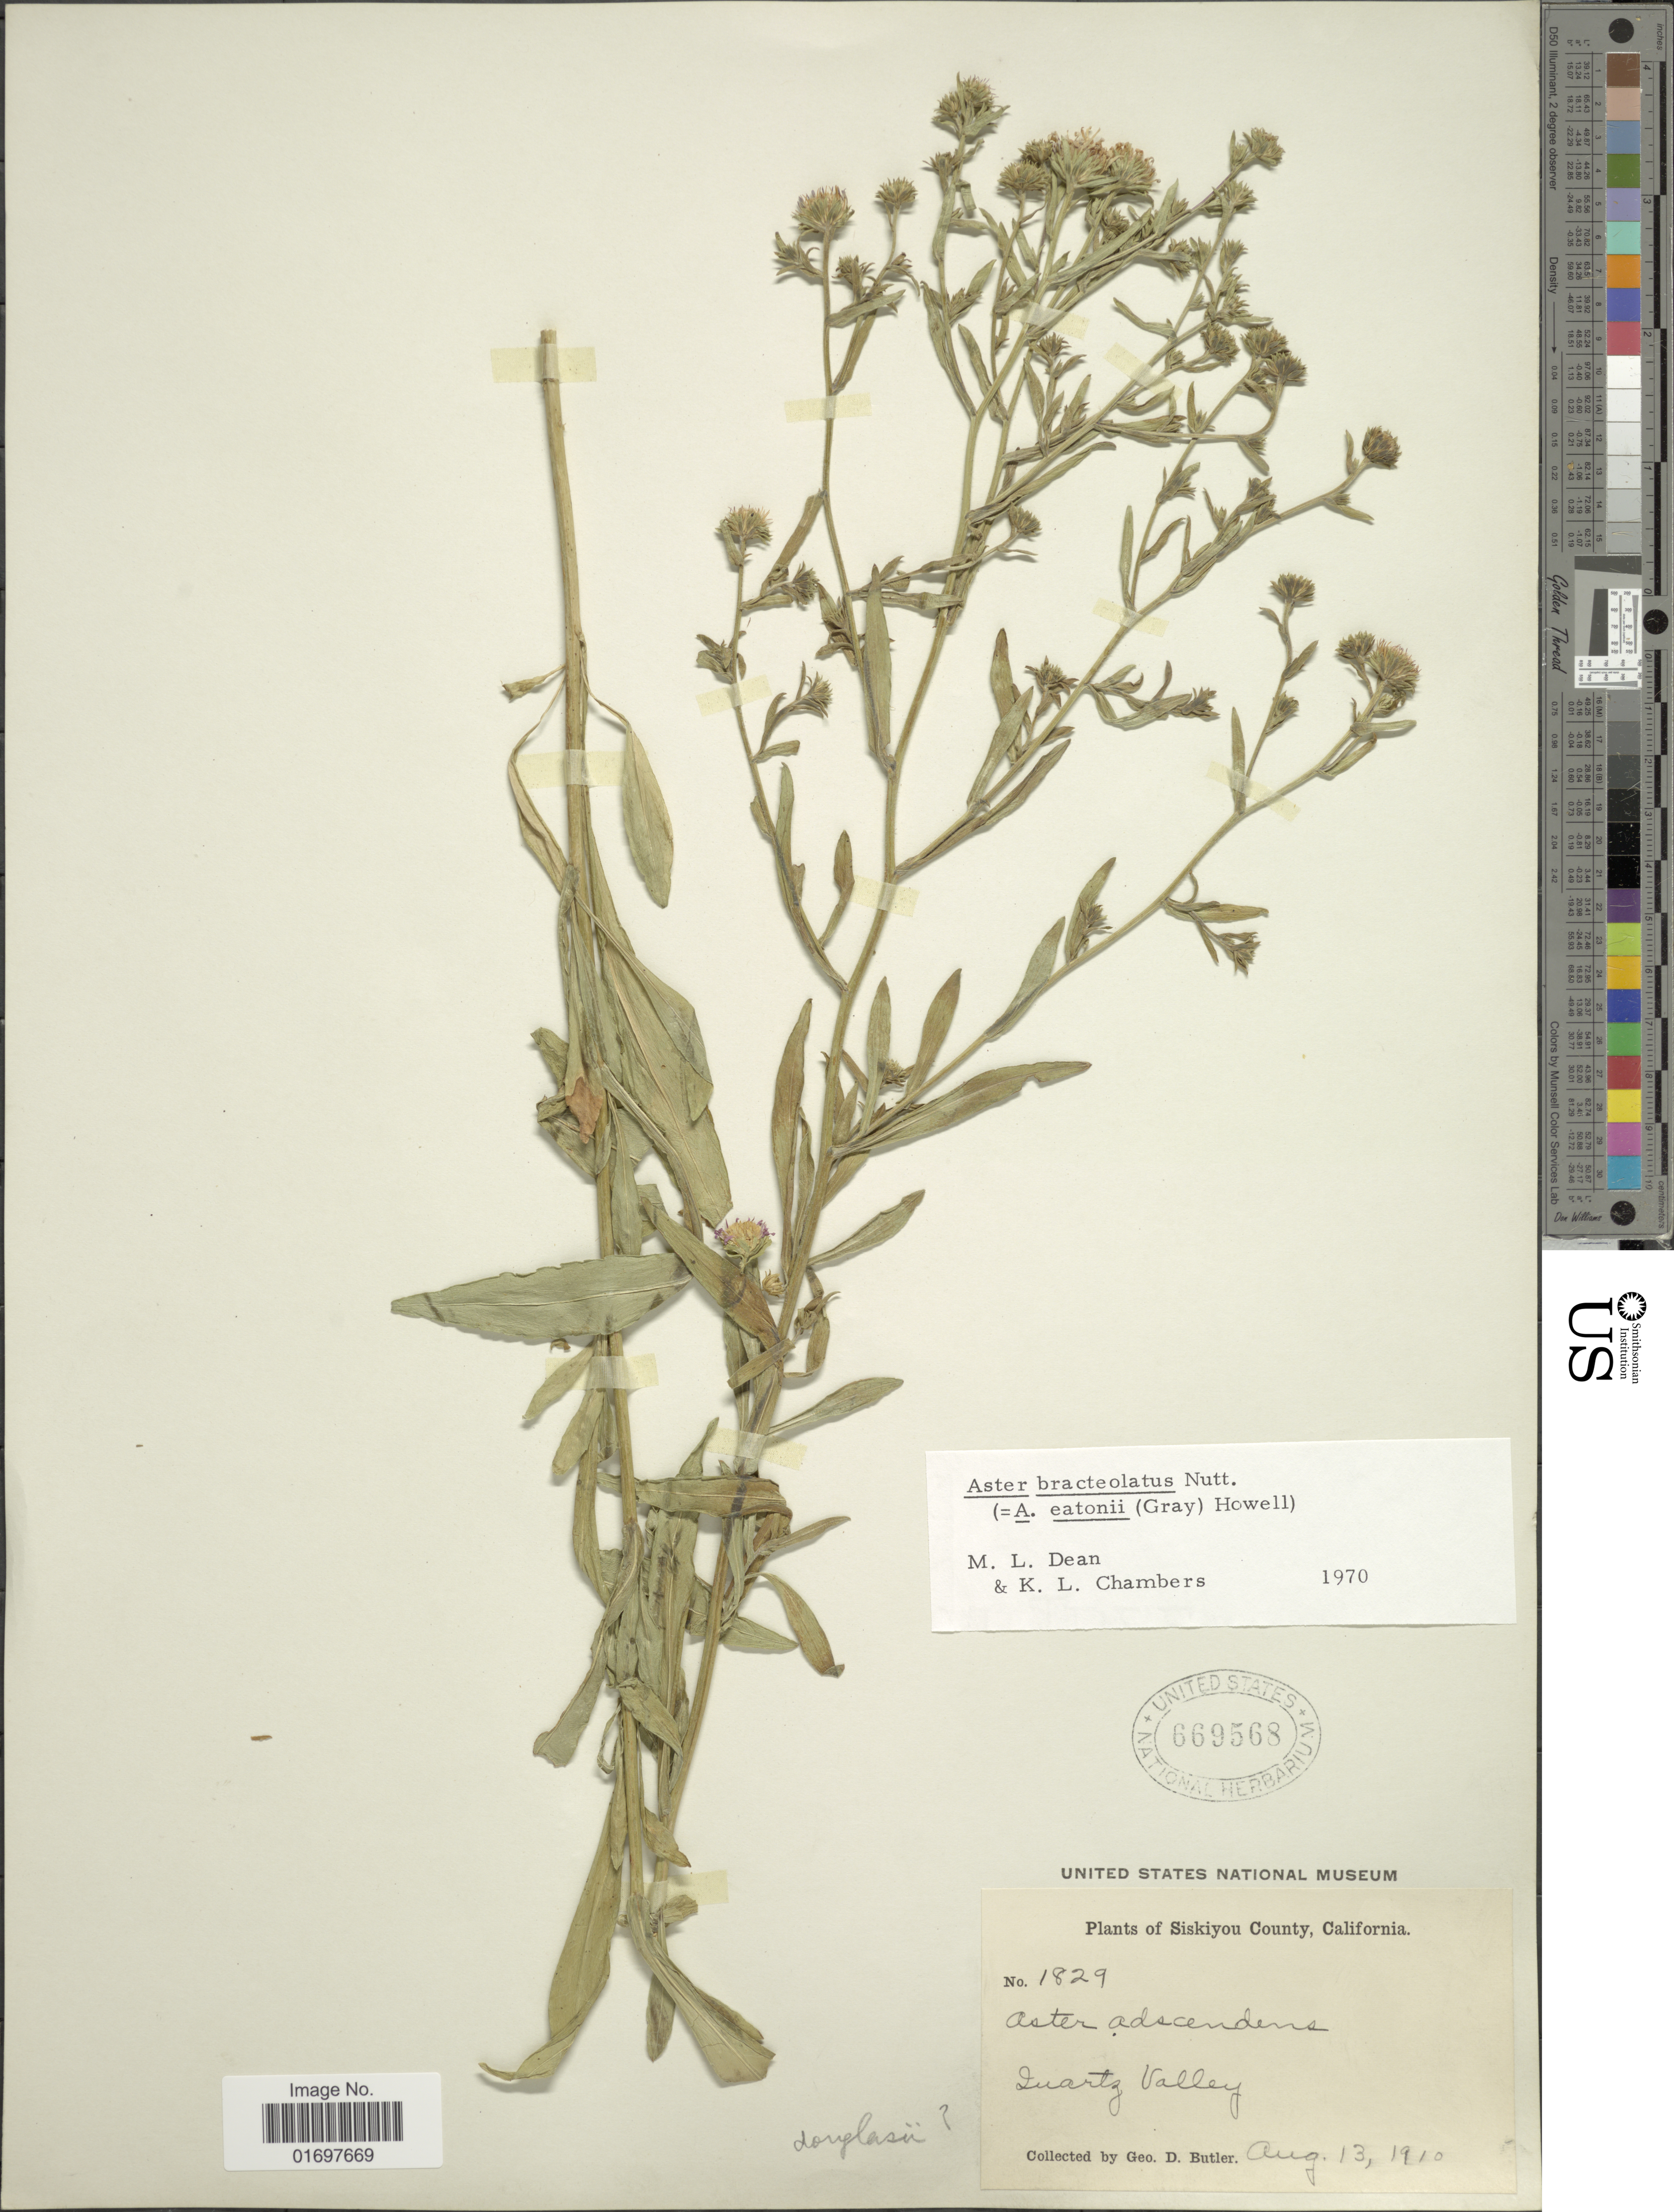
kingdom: Plantae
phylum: Tracheophyta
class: Magnoliopsida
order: Asterales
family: Asteraceae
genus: Symphyotrichum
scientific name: Symphyotrichum bracteolatum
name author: (Nutt.) G.L. Nesom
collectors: G. D. Butler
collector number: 1829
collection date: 1910-08-13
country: United States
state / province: California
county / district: Siskiyou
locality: Siskiyou County, California. Zuartz Valley.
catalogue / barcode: US 669568